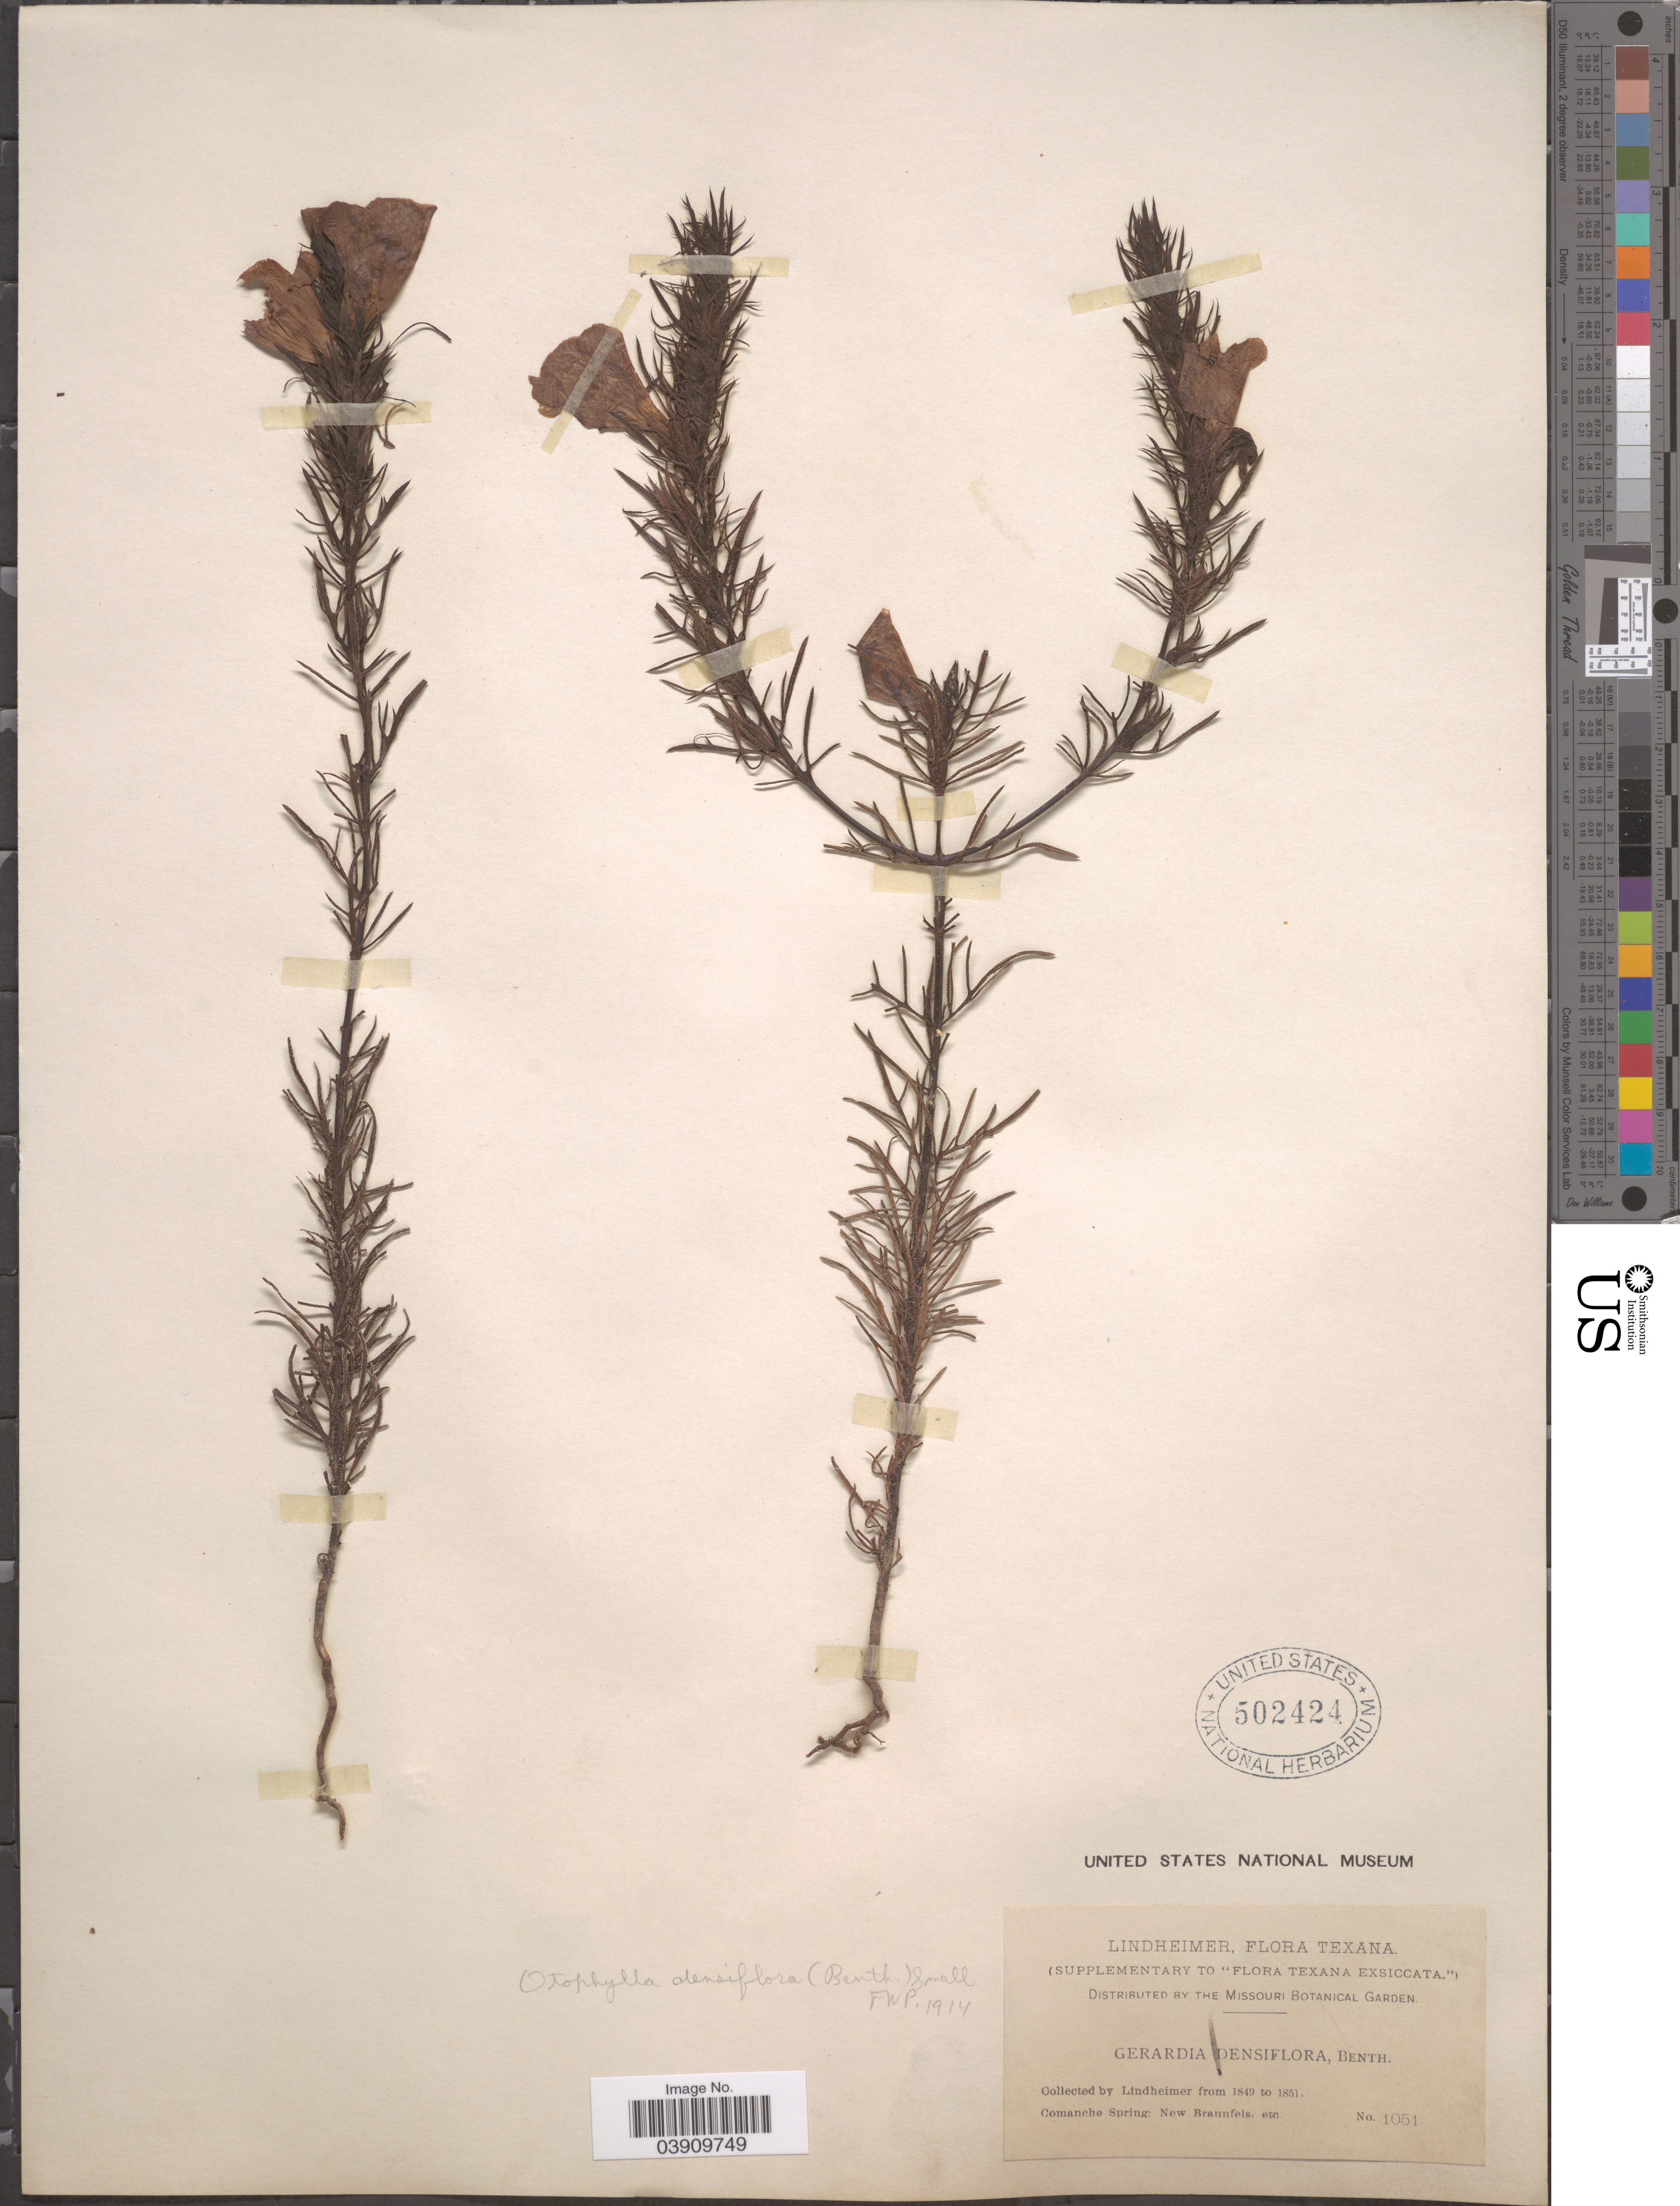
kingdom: Plantae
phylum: Tracheophyta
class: Magnoliopsida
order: Lamiales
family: Orobanchaceae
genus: Tomanthera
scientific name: Tomanthera densiflora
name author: (Benth.) Pennell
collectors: -. Lindheimer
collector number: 1051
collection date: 1849/1851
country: United States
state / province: Texas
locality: Comanche Spring: New Brannfels.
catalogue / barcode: US 502424